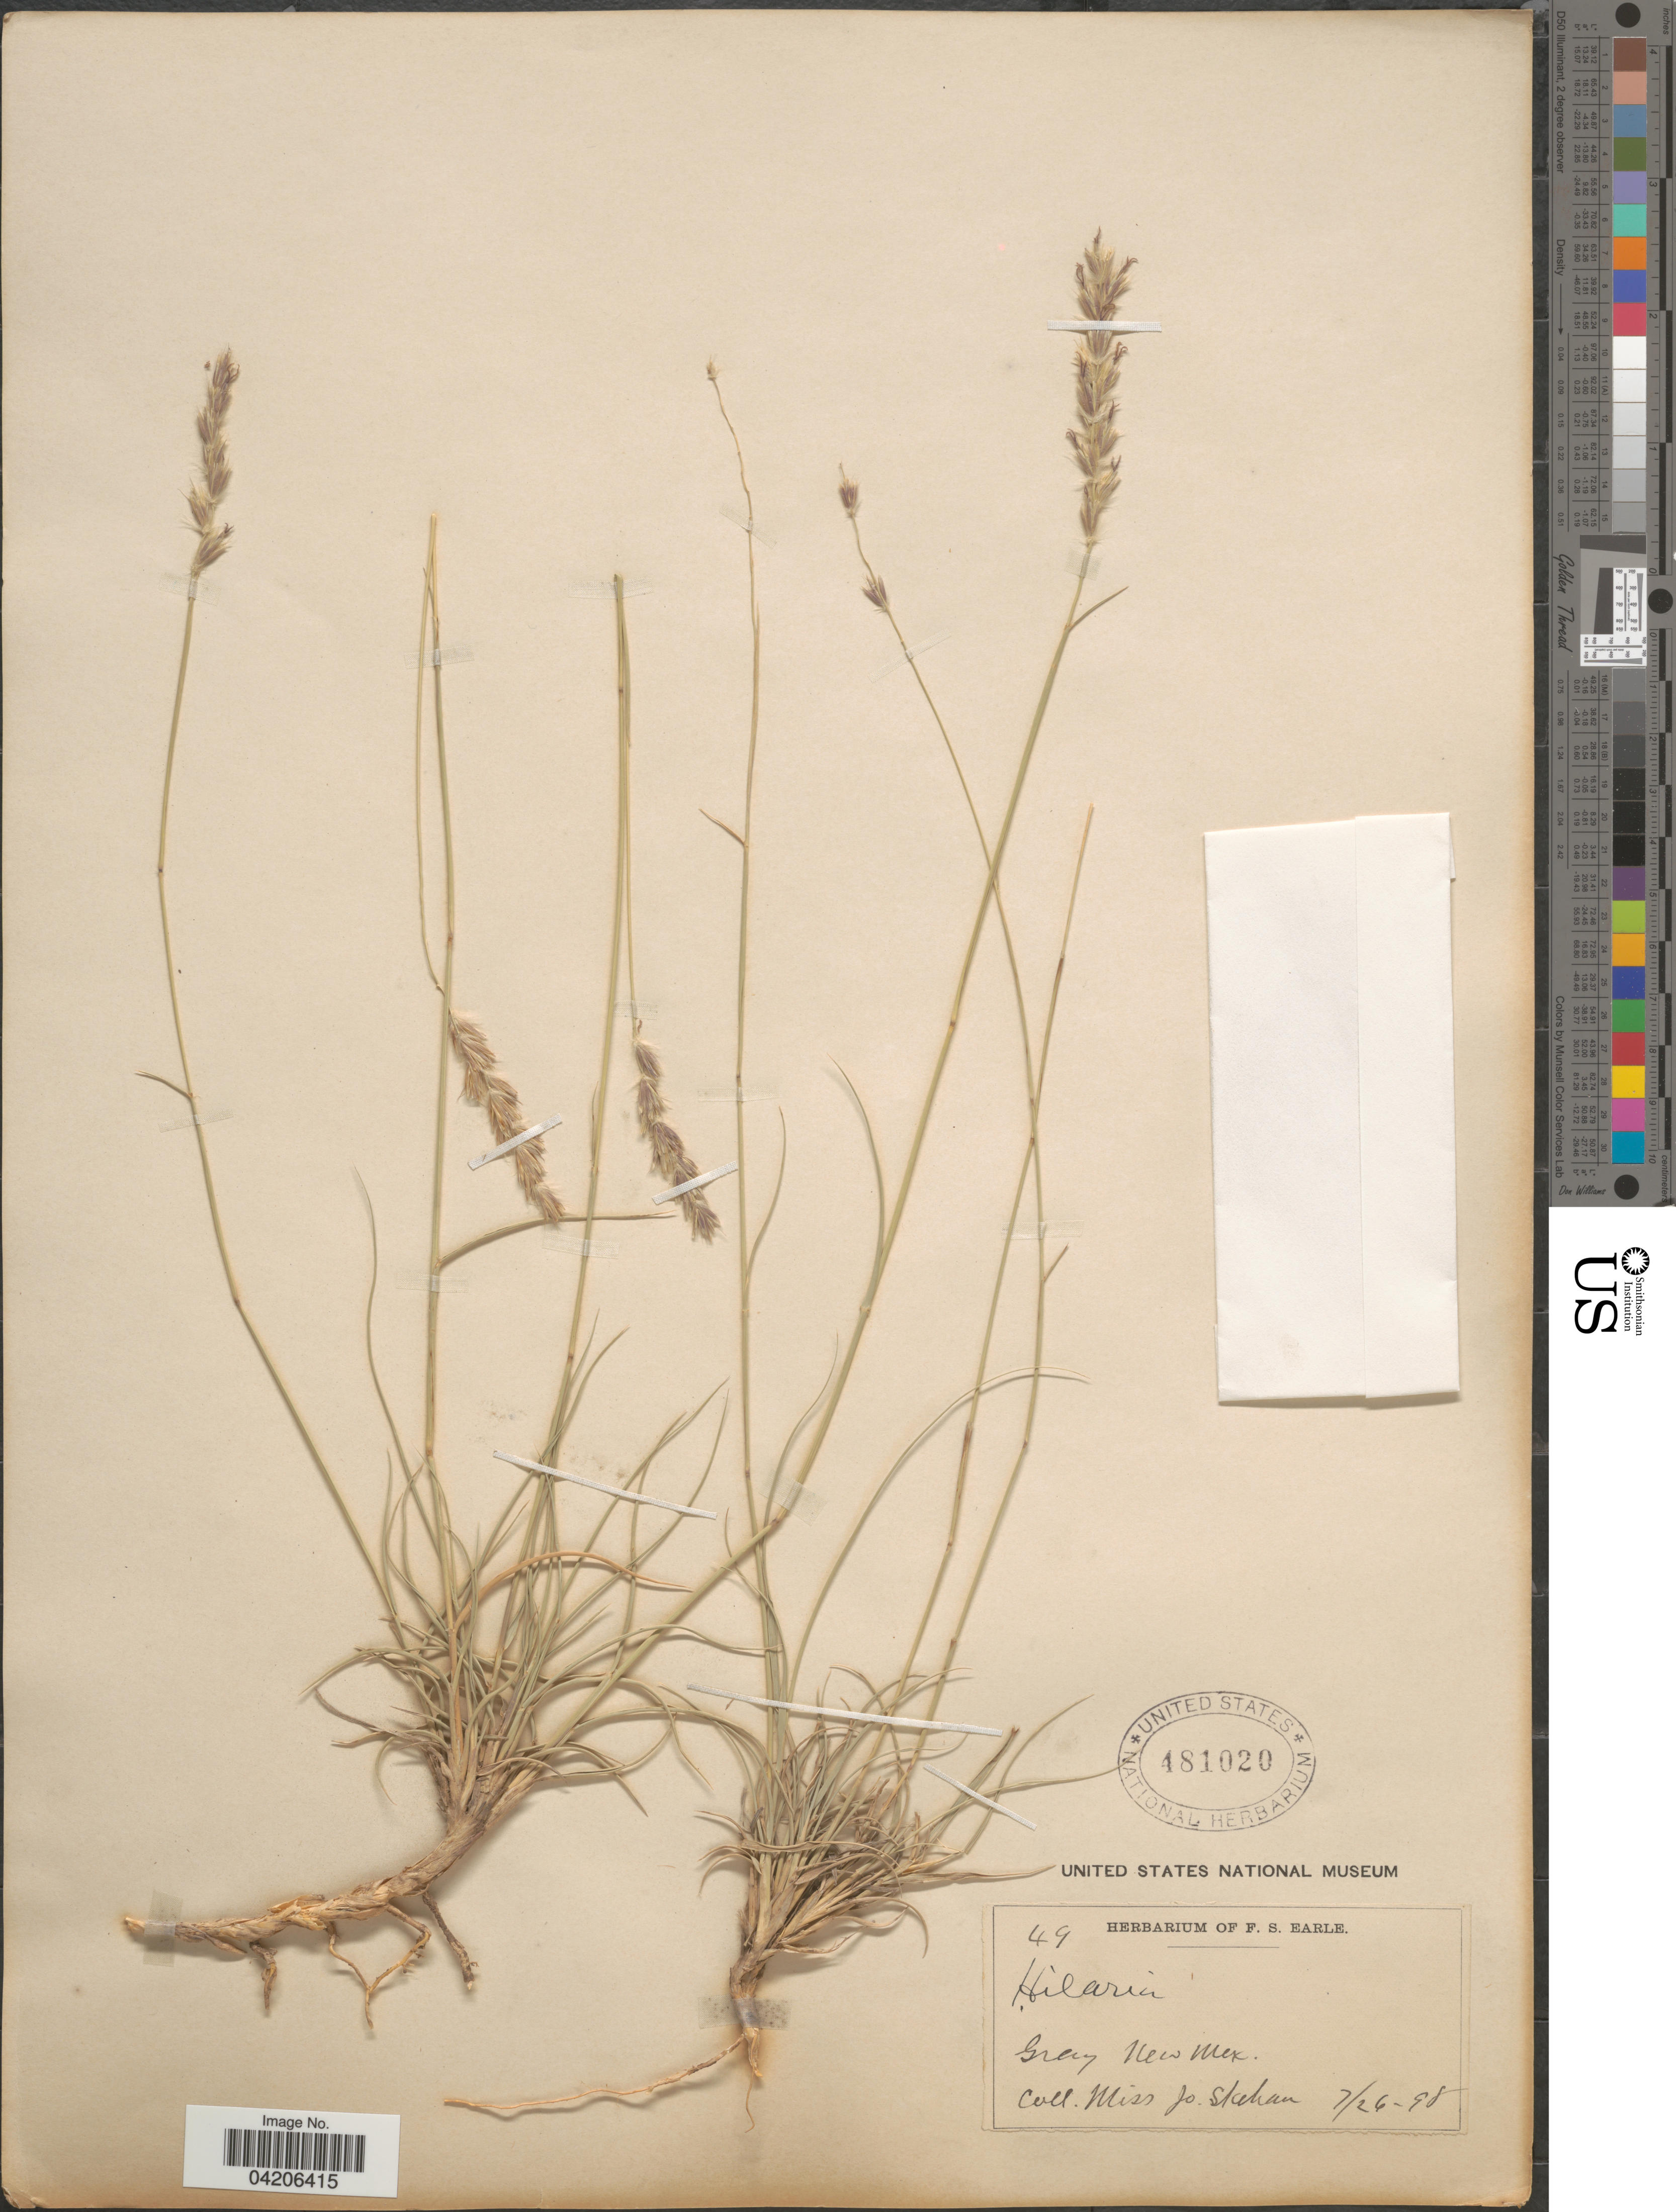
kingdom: Plantae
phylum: Tracheophyta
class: Liliopsida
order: Poales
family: Poaceae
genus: Hilaria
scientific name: Hilaria sp.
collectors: J. Skehan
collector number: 49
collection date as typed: Transcribed d/m/y: 26/7/98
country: United States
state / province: New Mexico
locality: Gray.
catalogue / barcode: US 481020